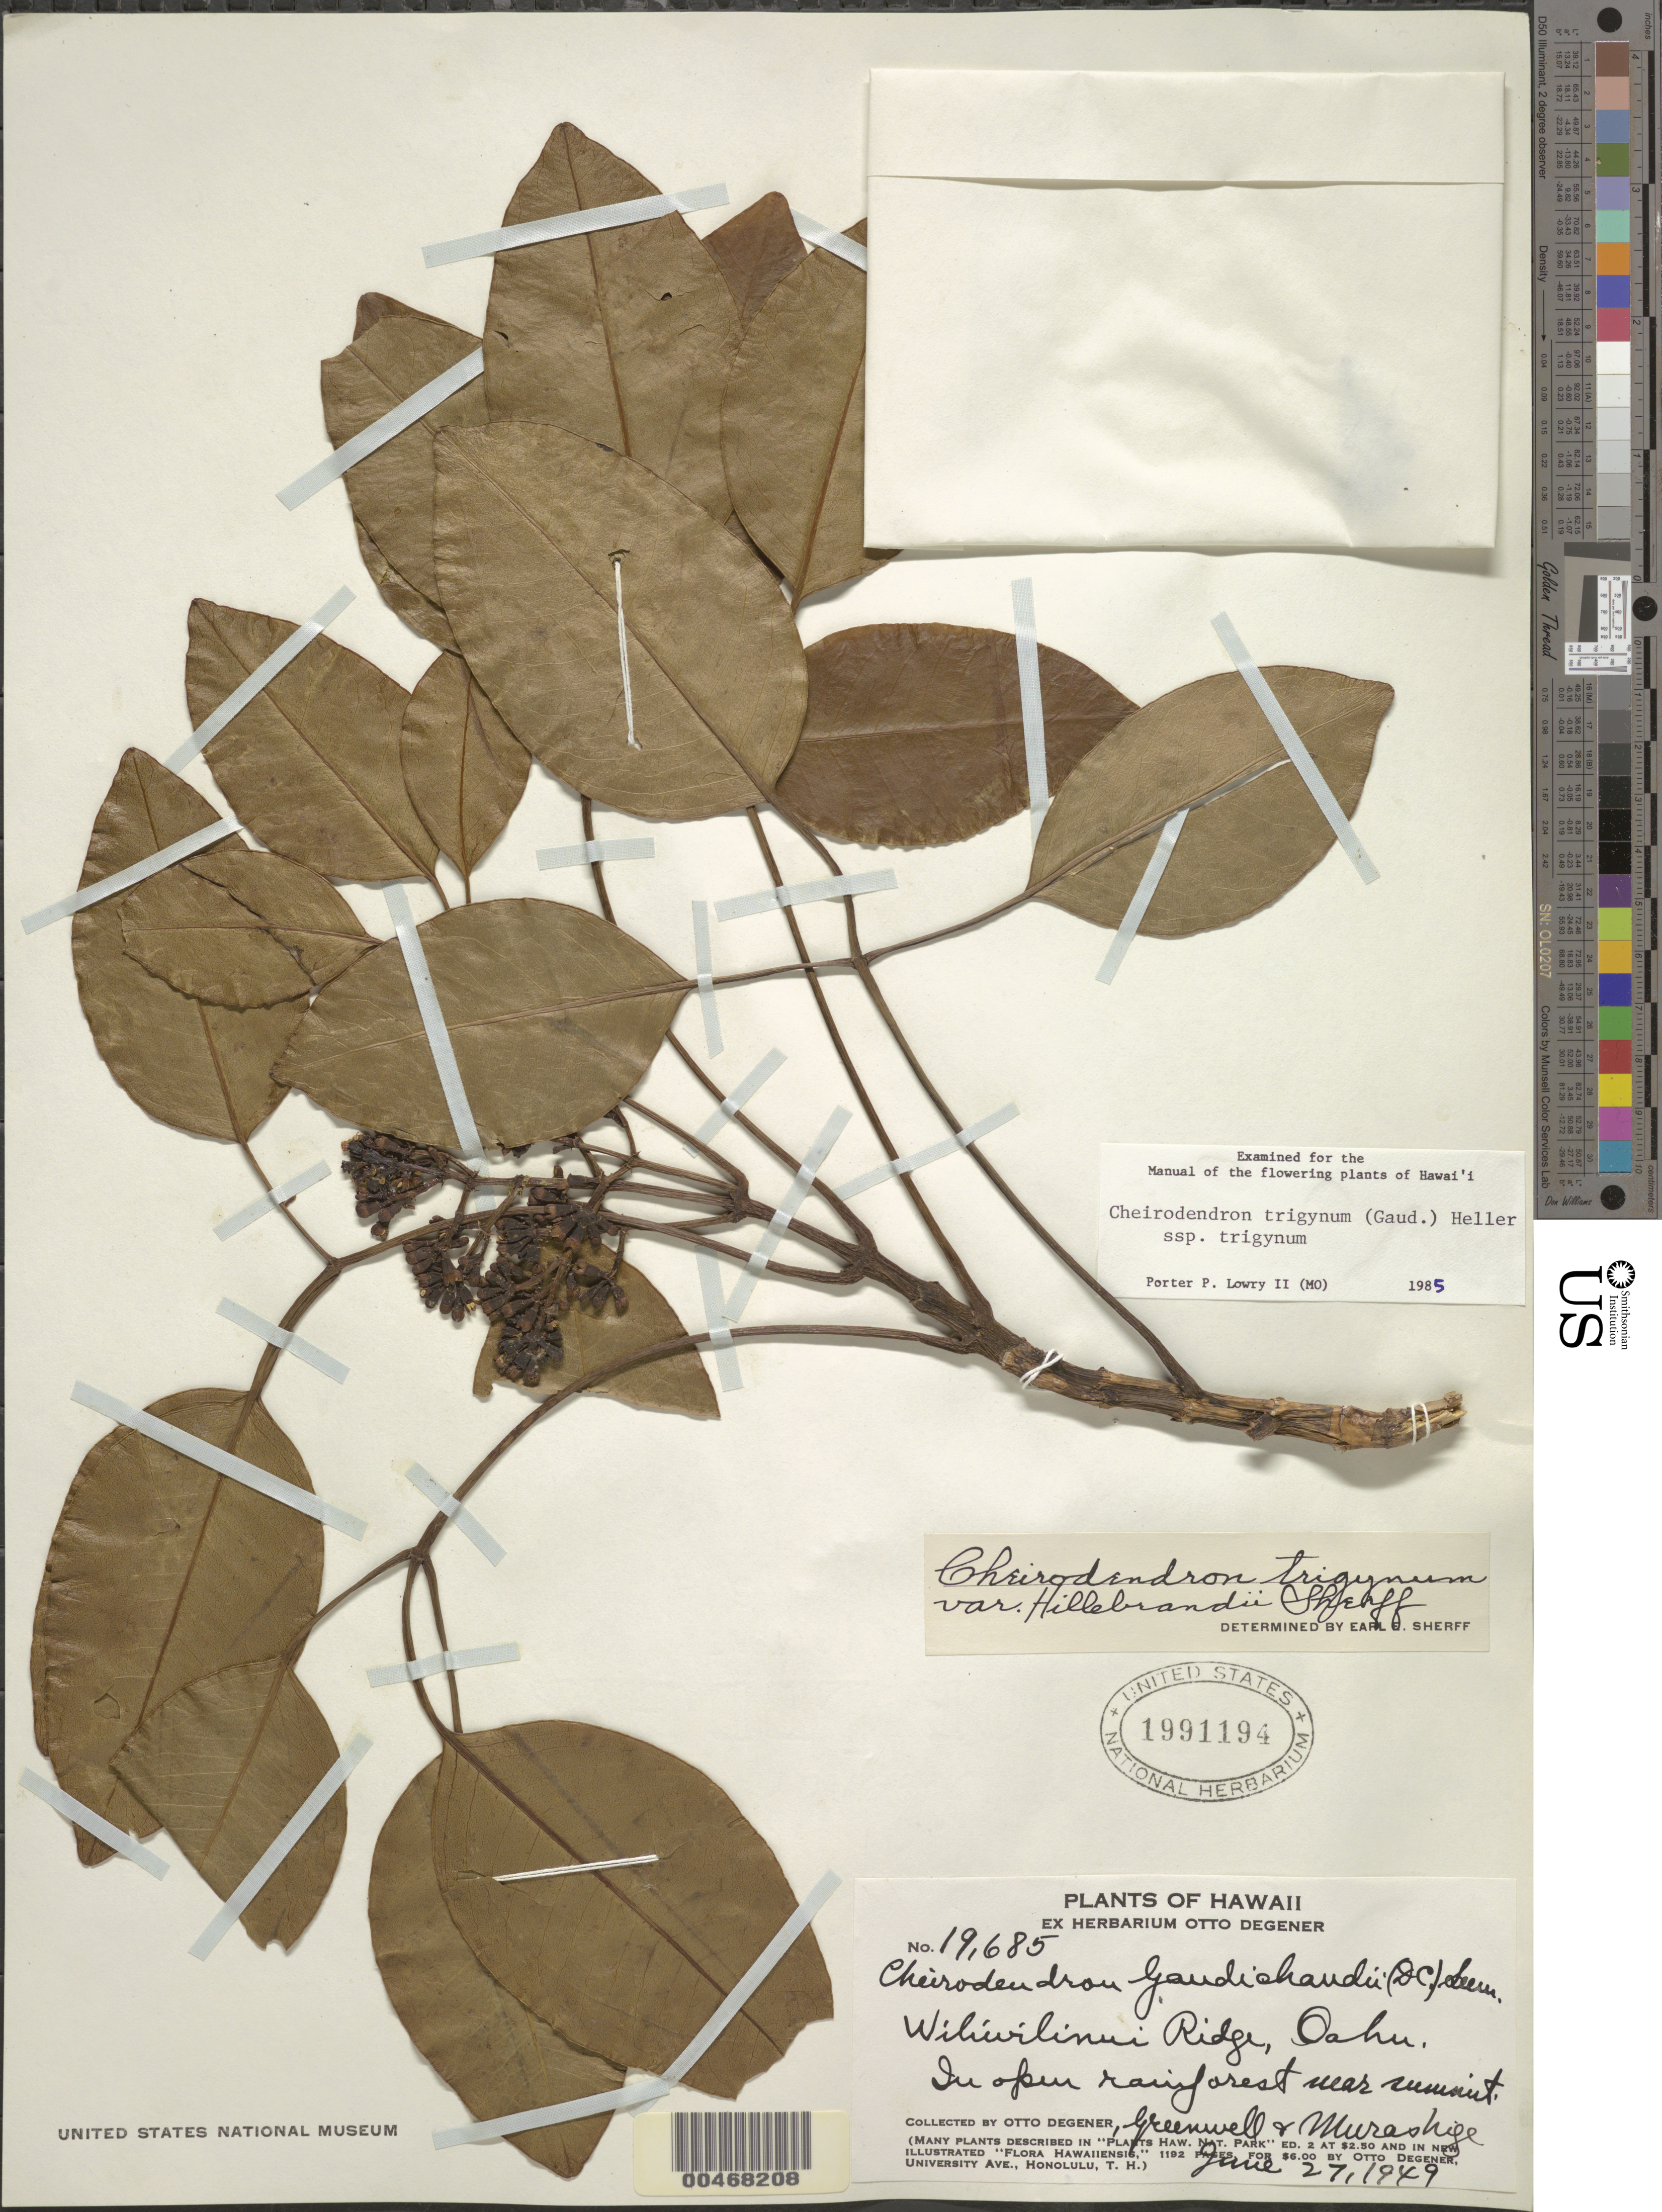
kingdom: Plantae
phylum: Tracheophyta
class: Magnoliopsida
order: Apiales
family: Araliaceae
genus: Cheirodendron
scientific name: Cheirodendron trigynum subsp. trigynum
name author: (Gaudich.) A. Heller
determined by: Lowry, P. P., (MO), Missouri Botanical Garden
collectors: O. Degener, -. Greenwell & Murashige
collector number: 19685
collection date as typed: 27 Jun 1949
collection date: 1949-06-27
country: United States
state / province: Hawaii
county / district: Honolulu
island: Oahu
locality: Wiliwilinui Ridge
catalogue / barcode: US 1991194